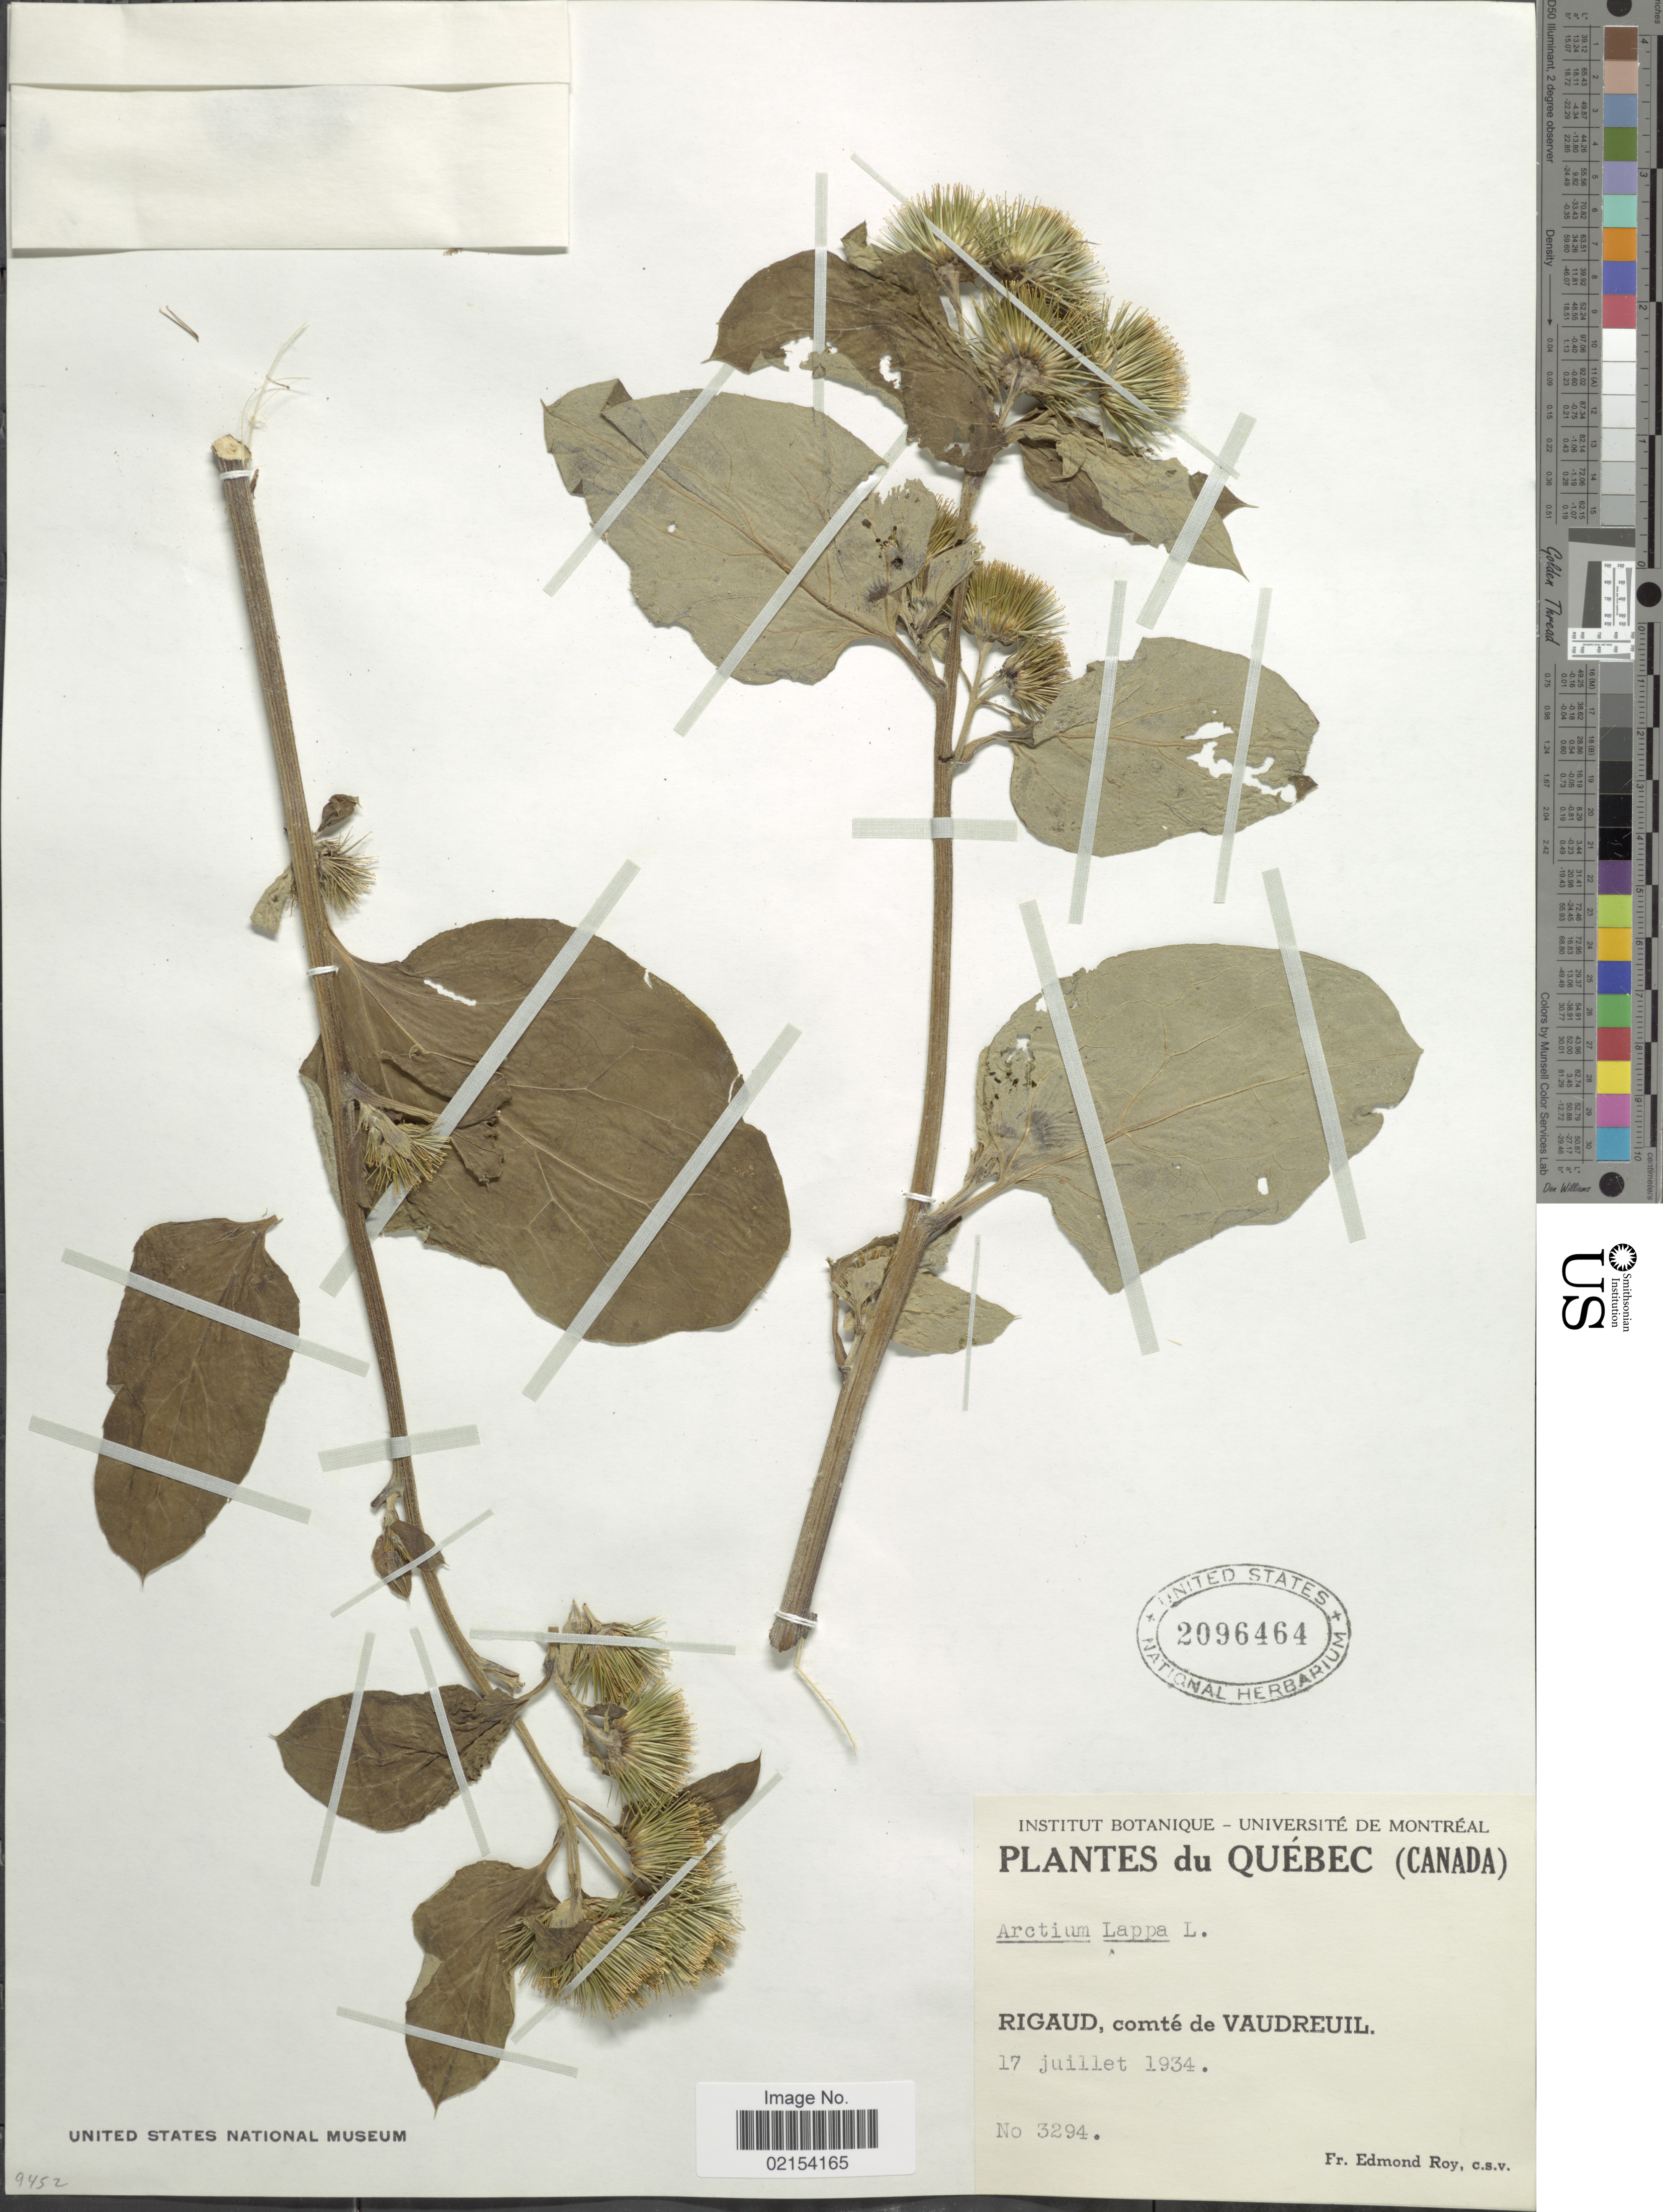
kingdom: Plantae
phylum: Tracheophyta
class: Magnoliopsida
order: Asterales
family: Asteraceae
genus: Arctium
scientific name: Arctium lappa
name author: L.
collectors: B. Roy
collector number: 3294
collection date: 1934-07-17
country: Canada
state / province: Quebec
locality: Rigaud, comte de Vaidreuil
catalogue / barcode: US 2096464